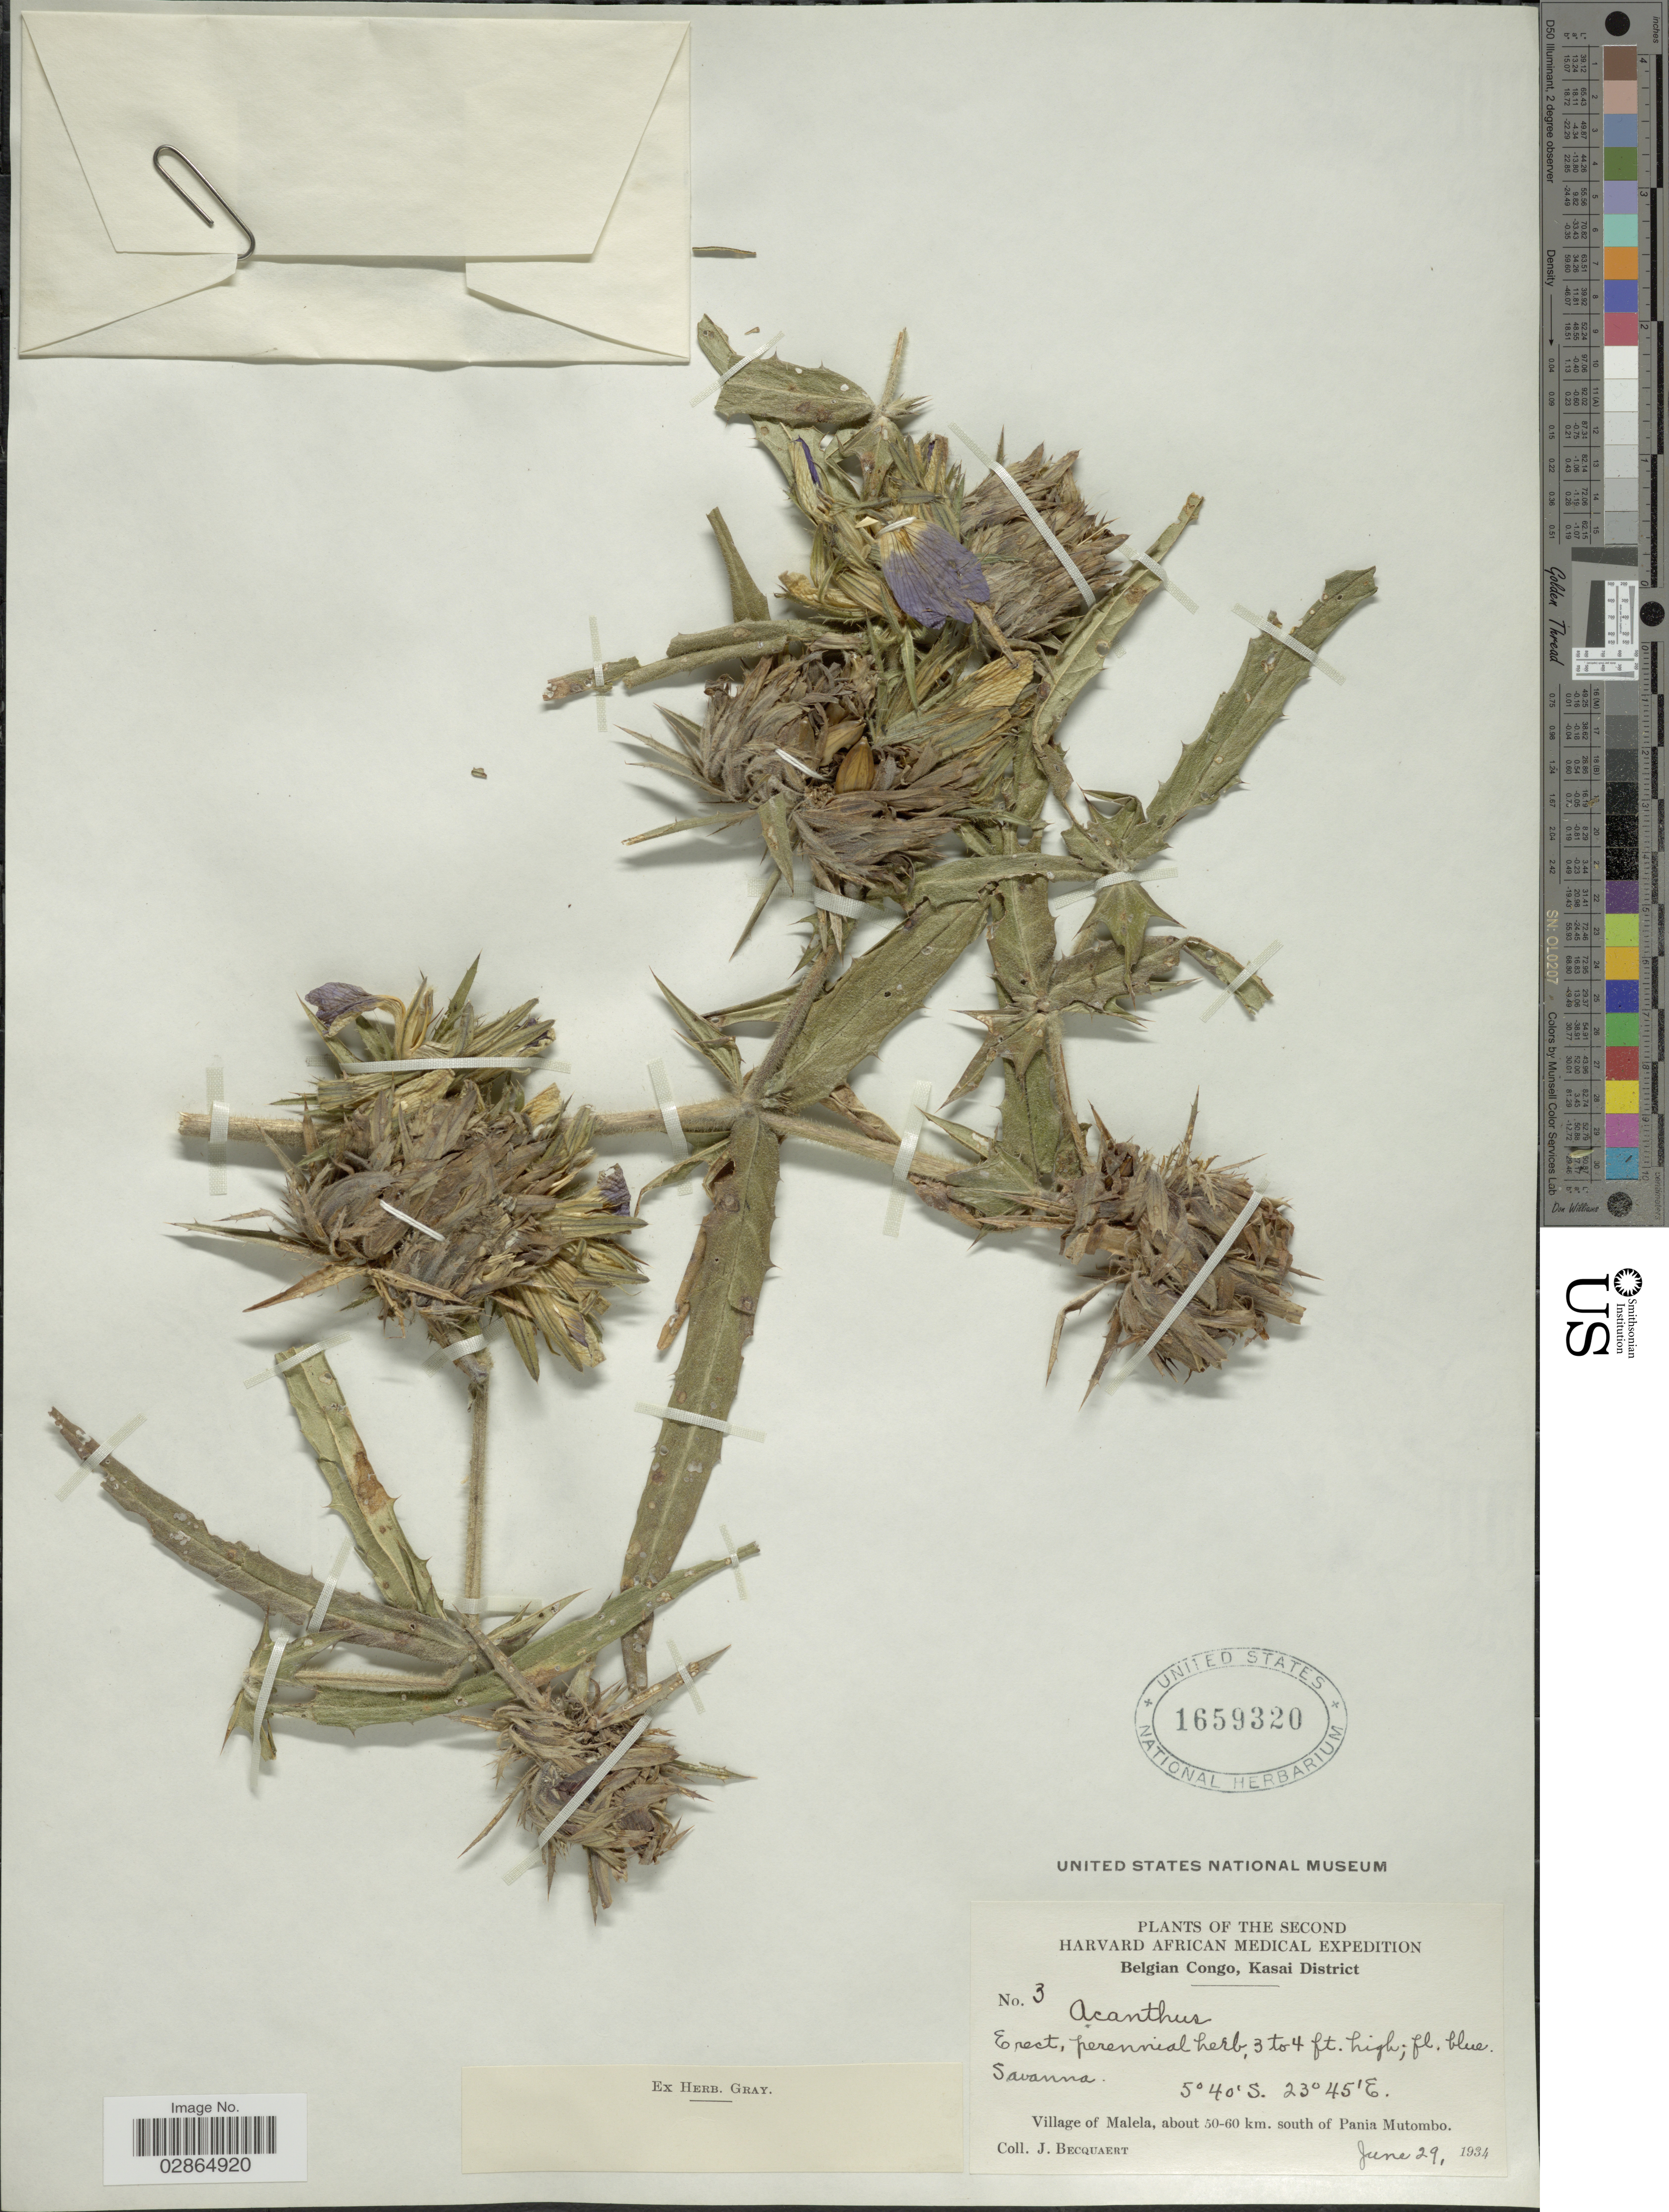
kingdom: Plantae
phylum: Tracheophyta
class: Magnoliopsida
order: Lamiales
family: Acanthaceae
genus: Acanthus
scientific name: Acanthus sp.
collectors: J. Becquaert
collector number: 3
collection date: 1934-06-29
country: Congo, Democratic Republic of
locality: Belgian Congo, Kasai District, Village of Malela, about 50-60 km. south of Pania Mutombo.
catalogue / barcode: US 1659320